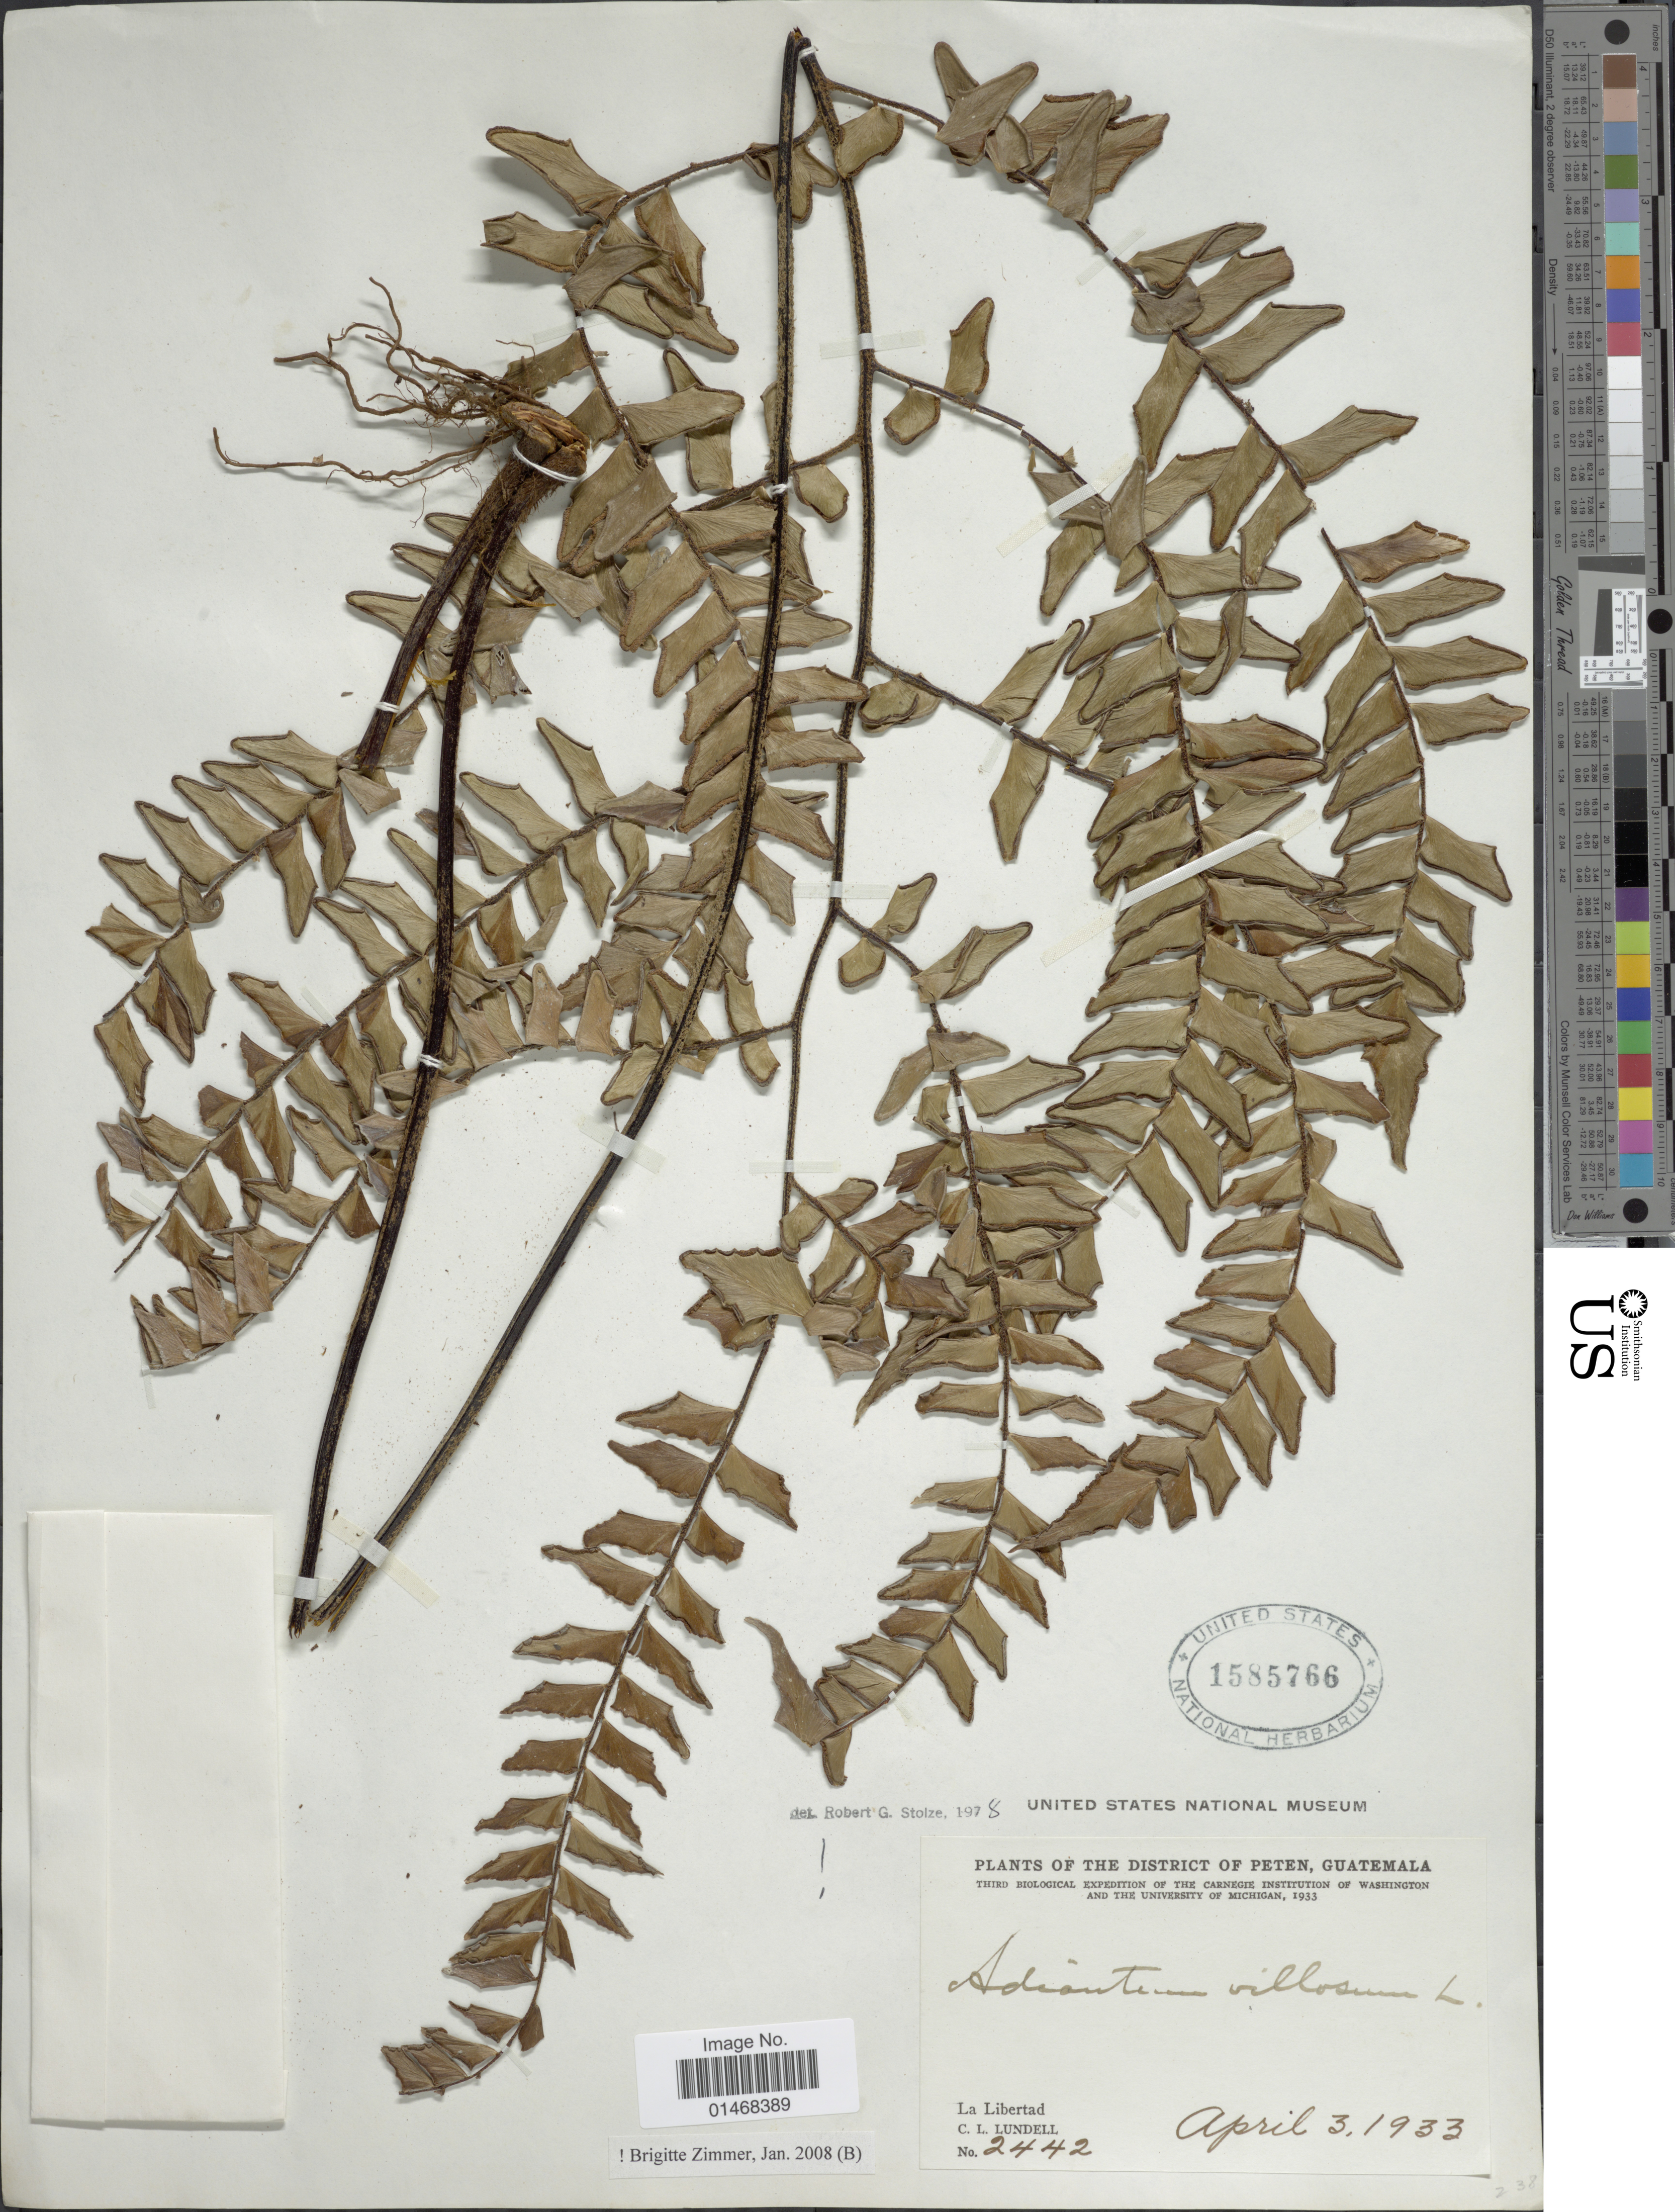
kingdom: Plantae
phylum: Tracheophyta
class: Polypodiopsida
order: Polypodiales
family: Pteridaceae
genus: Adiantum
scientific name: Adiantum villosum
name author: L.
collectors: C. L. Lundell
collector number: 2442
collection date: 1933-04-03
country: Guatemala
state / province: El Petén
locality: The District of Peten, La Libertad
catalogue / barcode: US 1585766